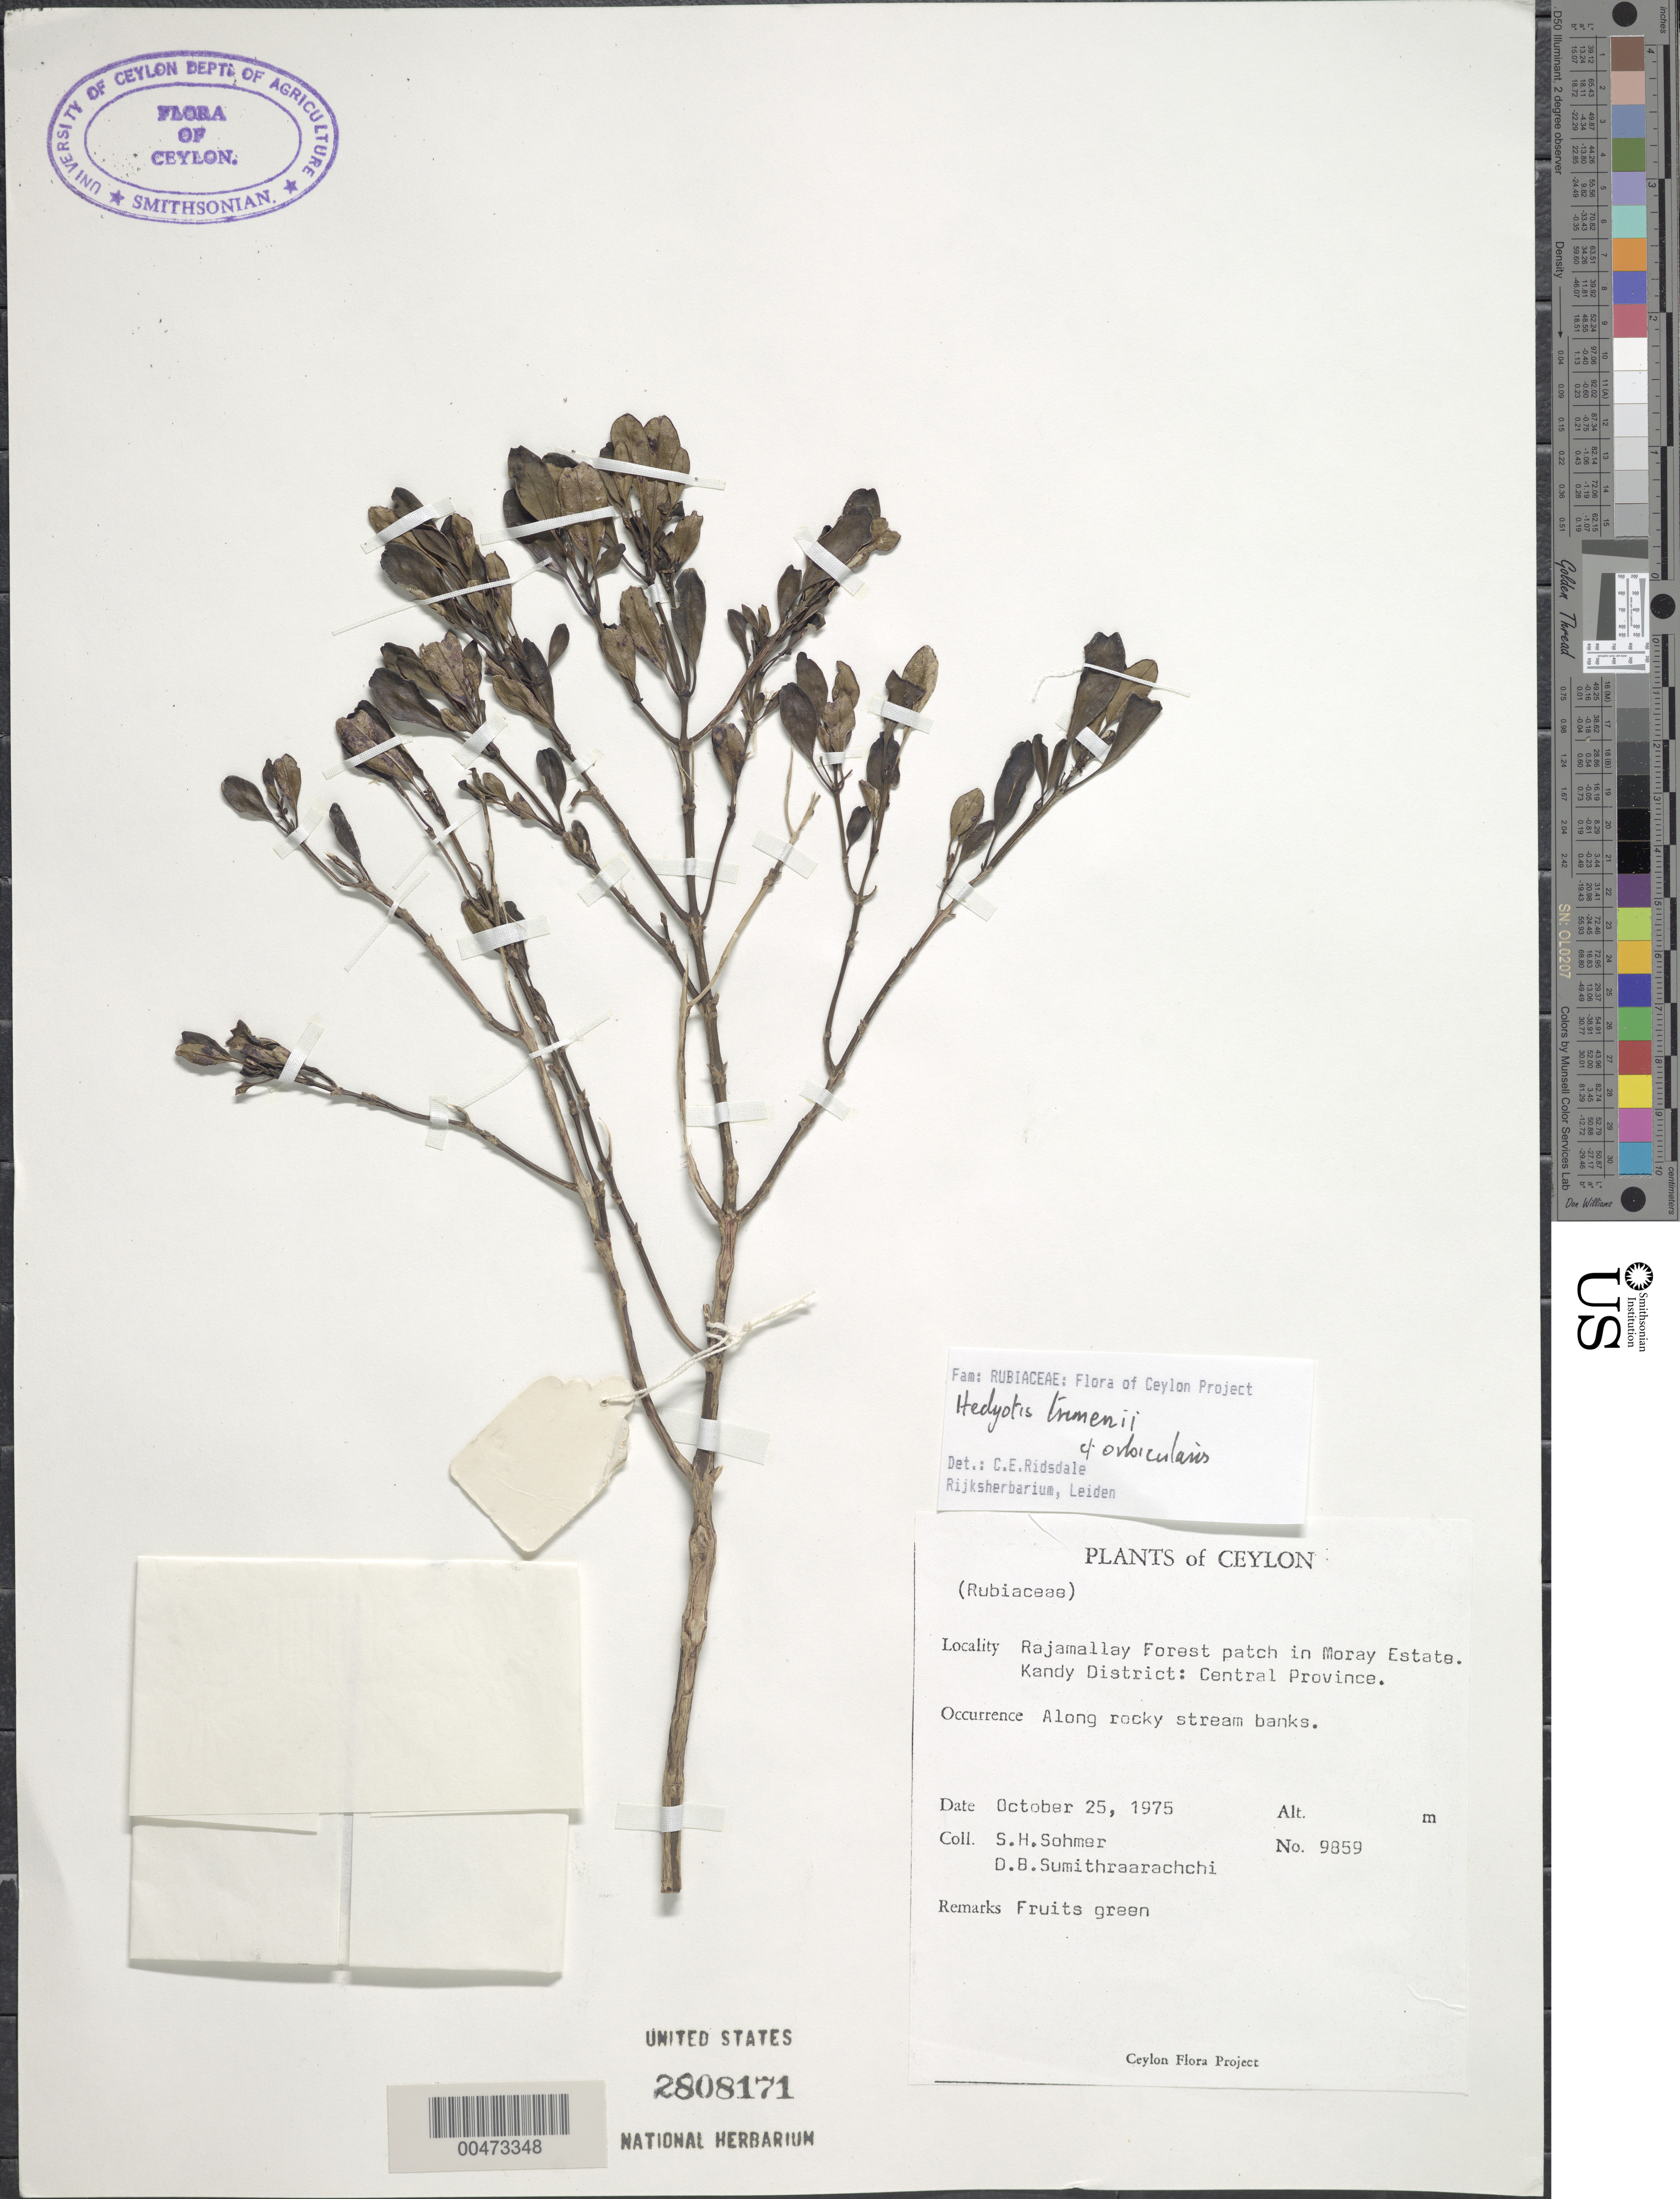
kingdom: Plantae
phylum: Tracheophyta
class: Magnoliopsida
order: Gentianales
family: Rubiaceae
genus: Hedyotis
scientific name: Hedyotis trimenii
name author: Deb & R. Dutta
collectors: S. H. Sohmer & D. B. Sumithraarachchi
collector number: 9859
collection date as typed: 25 Oct 1975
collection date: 1975-10-25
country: Sri Lanka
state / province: Central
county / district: Kandy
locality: Rajamallay Forest in Moray Estate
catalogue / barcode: US 2808171